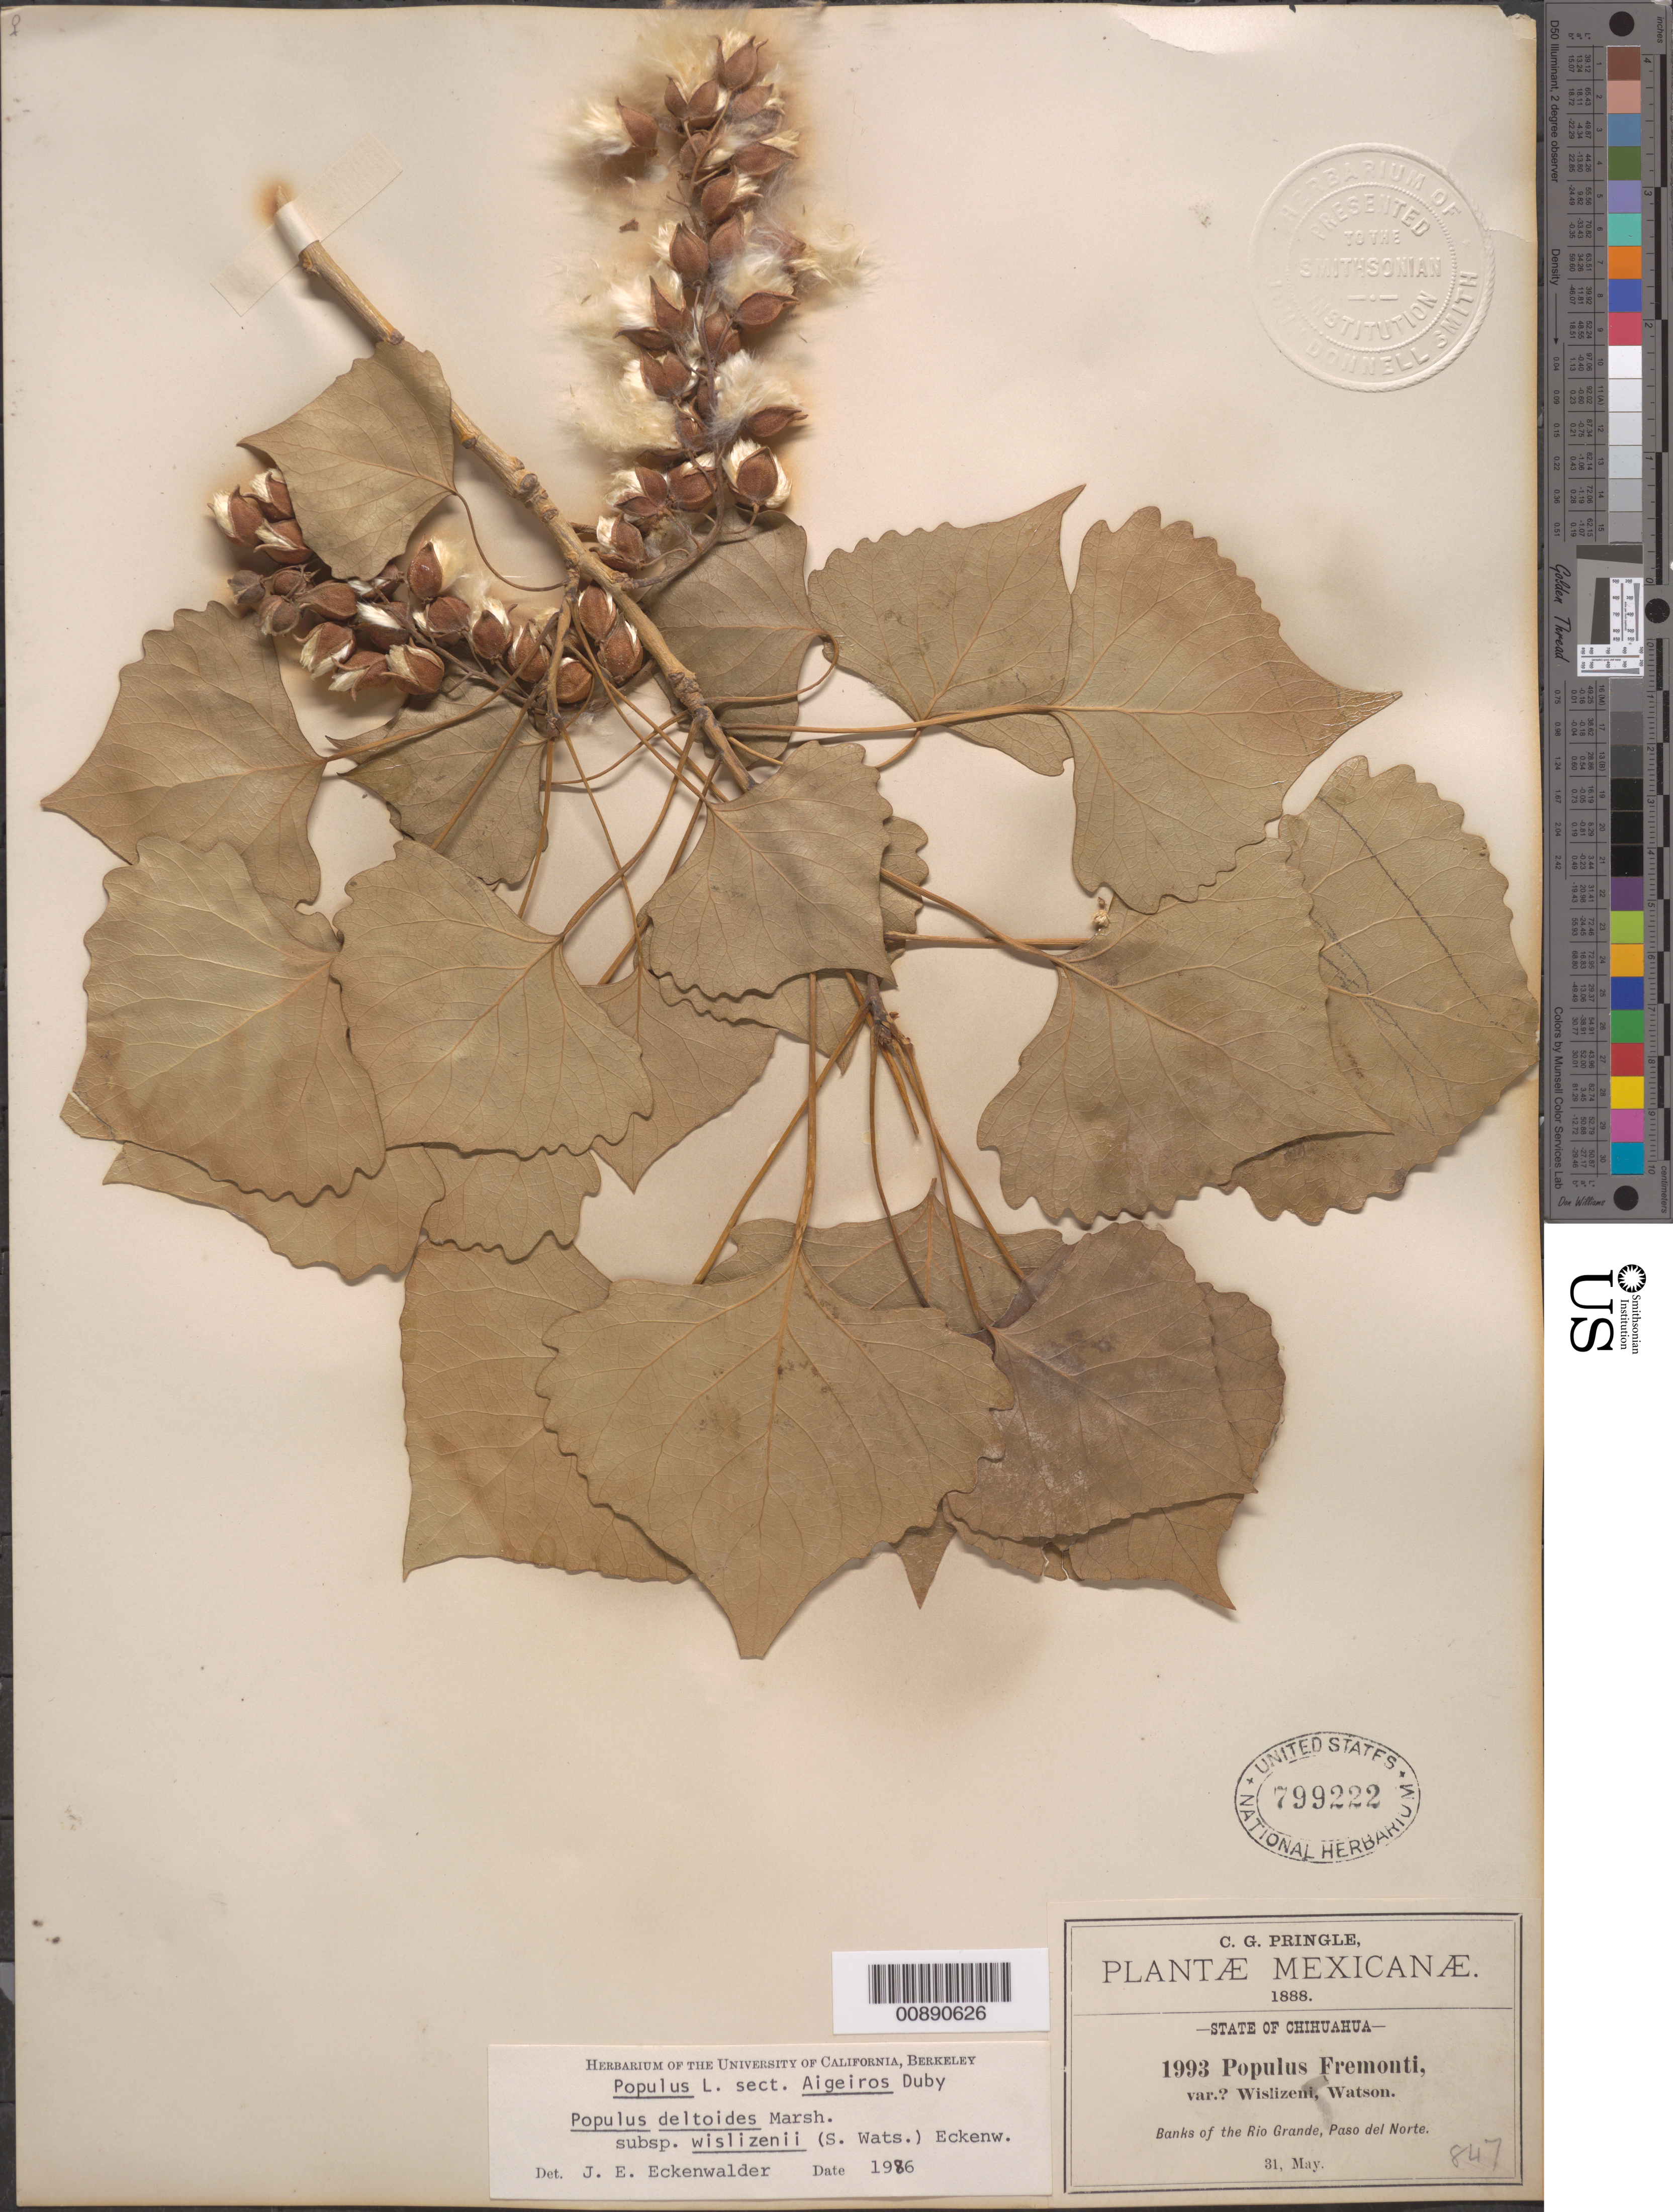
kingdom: Plantae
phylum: Tracheophyta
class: Magnoliopsida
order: Malpighiales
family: Salicaceae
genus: Populus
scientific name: Populus deltoides subsp. wislizeni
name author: (S. Watson) Eckenw.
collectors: C. G. Pringle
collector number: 1993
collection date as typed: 31 May 1888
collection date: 1888-05-31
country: Mexico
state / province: Chihuahua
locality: Banks of the Río Grande, Paso del Norte, Chihuahua.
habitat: Banks of river.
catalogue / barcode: US 799222